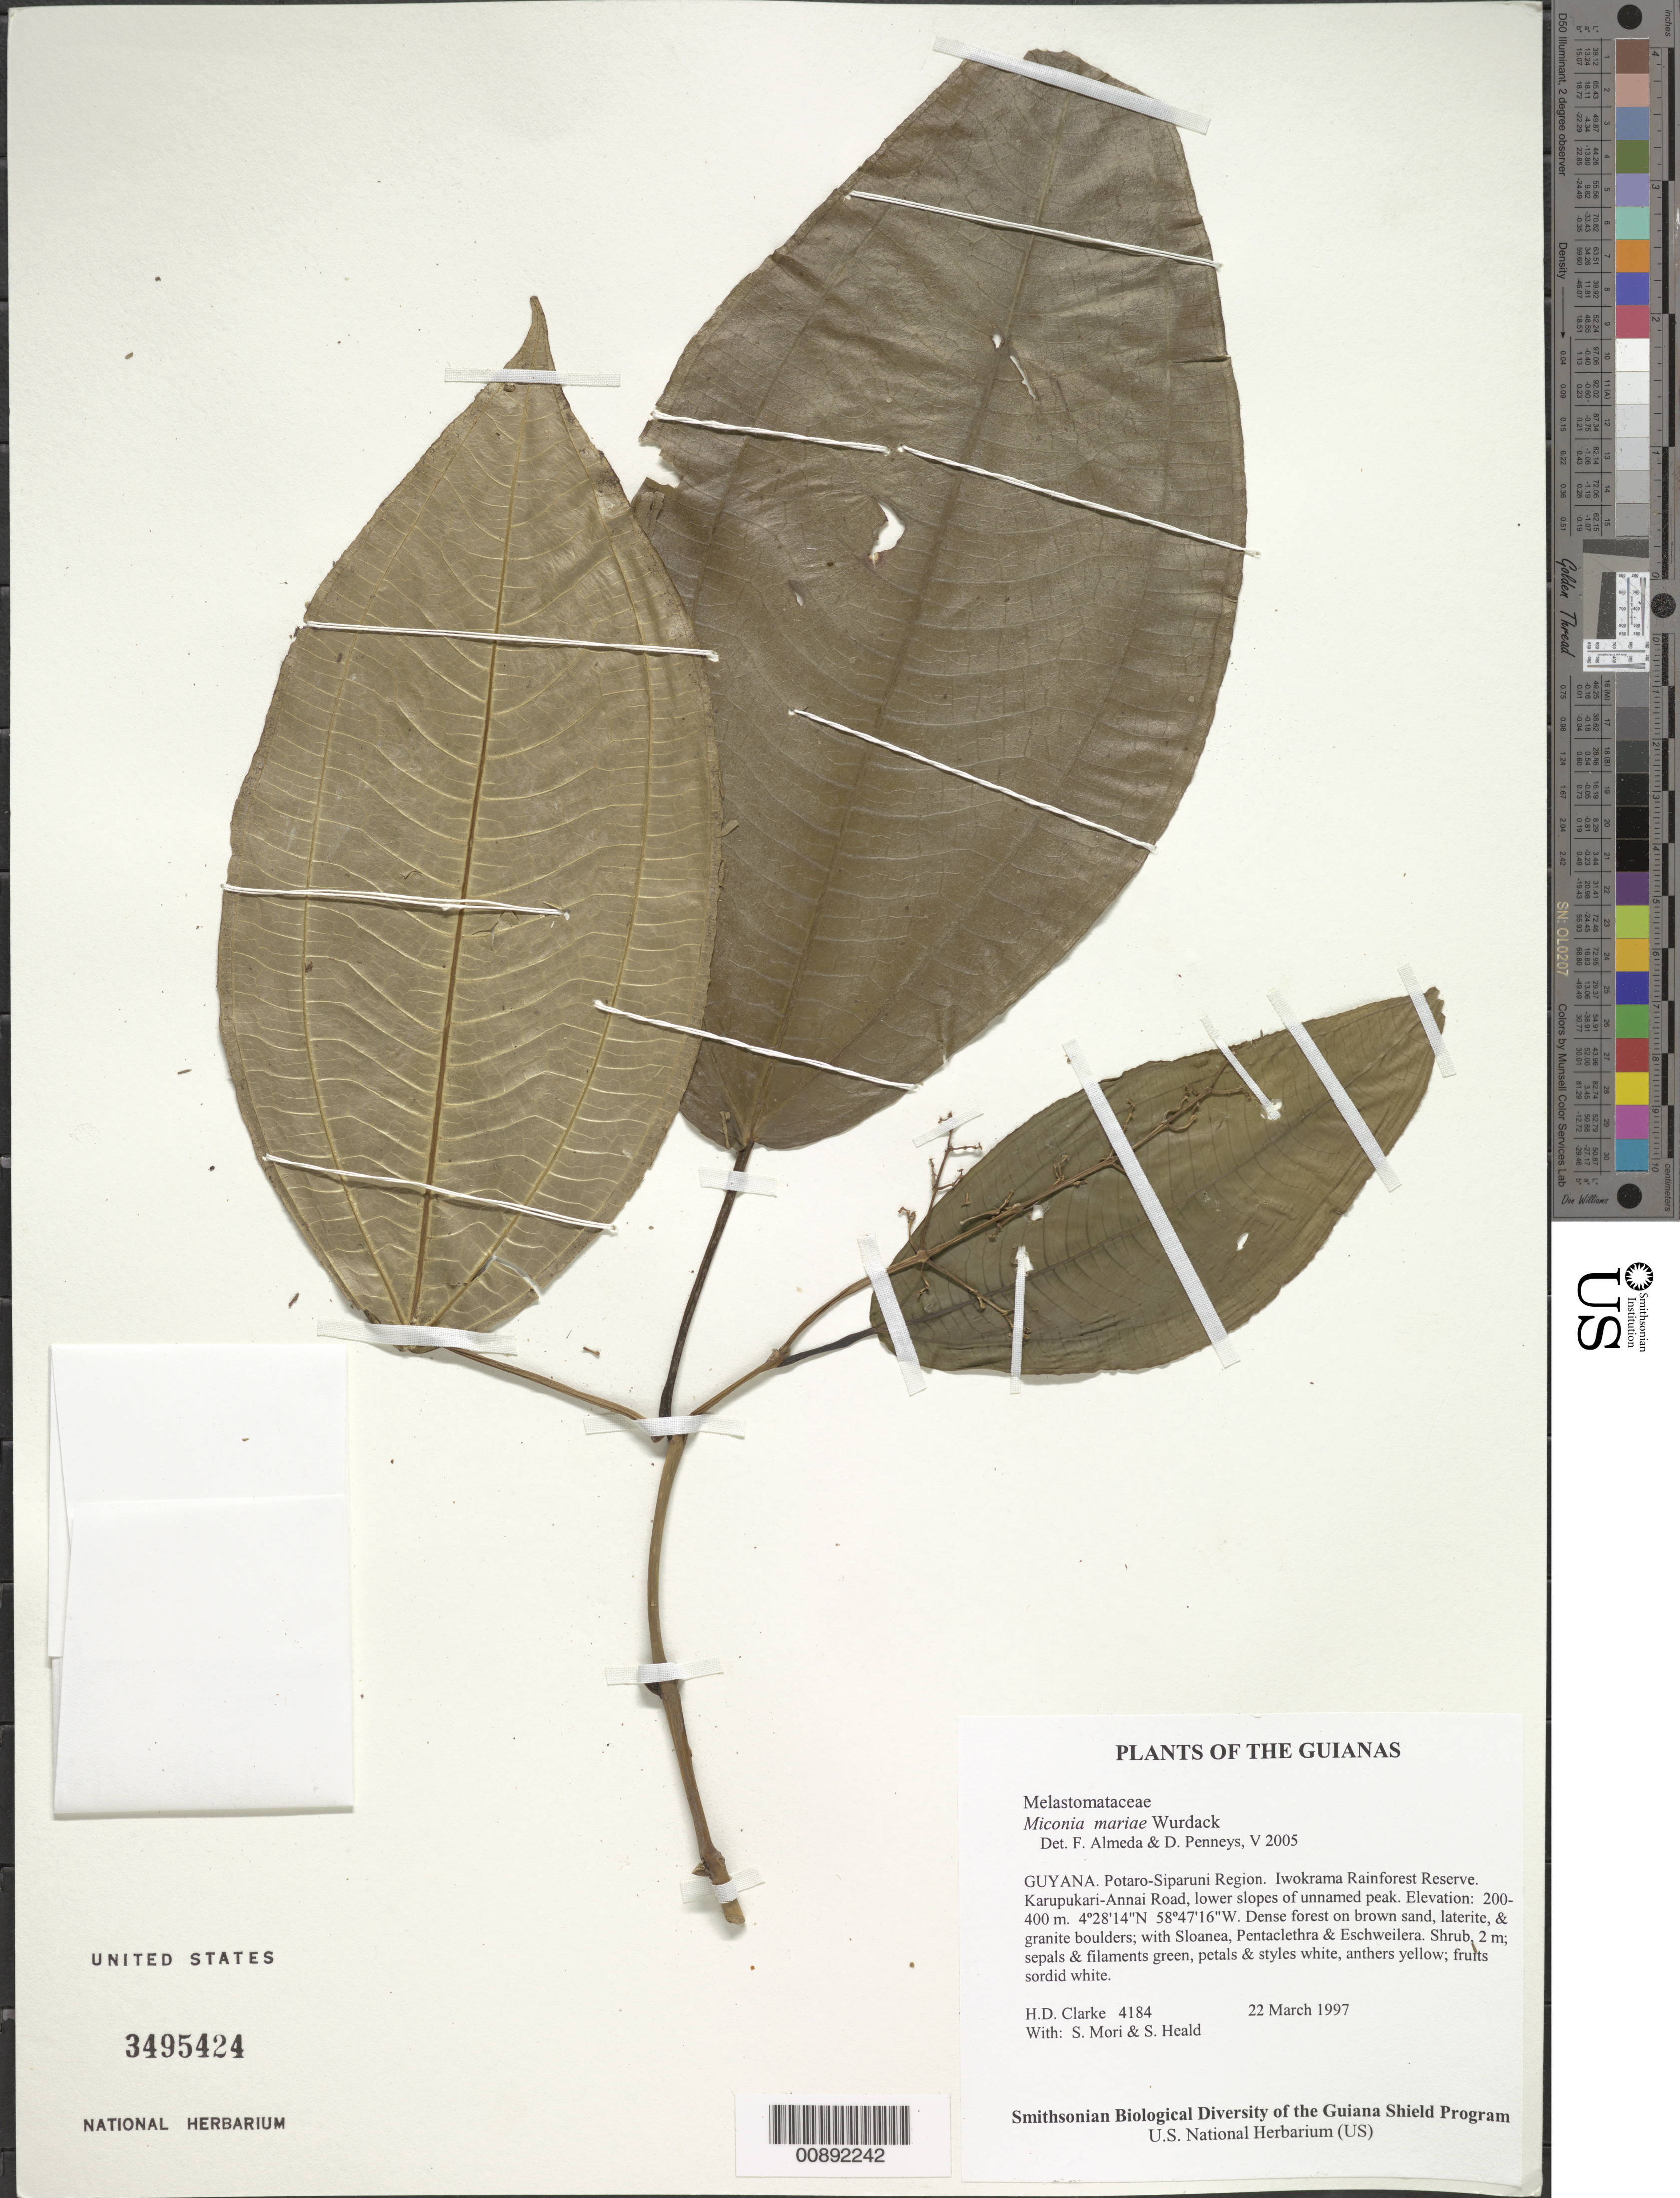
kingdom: Plantae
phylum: Tracheophyta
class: Magnoliopsida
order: Myrtales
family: Melastomataceae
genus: Miconia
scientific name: Miconia mariae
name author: Wurdack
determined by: Almeda, F.; Penneys, D. S.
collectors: H. D. Clarke, S. Mori & S. Heald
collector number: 4184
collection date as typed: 22 March 1997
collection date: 1997-03-22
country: Guyana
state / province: Potaro-Siparuni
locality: Iwokrama Rainforest Reserve. Karupukari-Annai Road, lower slopes of unnamed peak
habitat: Dense forest on brown sand, laterite, & granite boulders; with Sloanea, Pentaclethra & Eschweilera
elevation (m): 200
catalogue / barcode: US 3495424